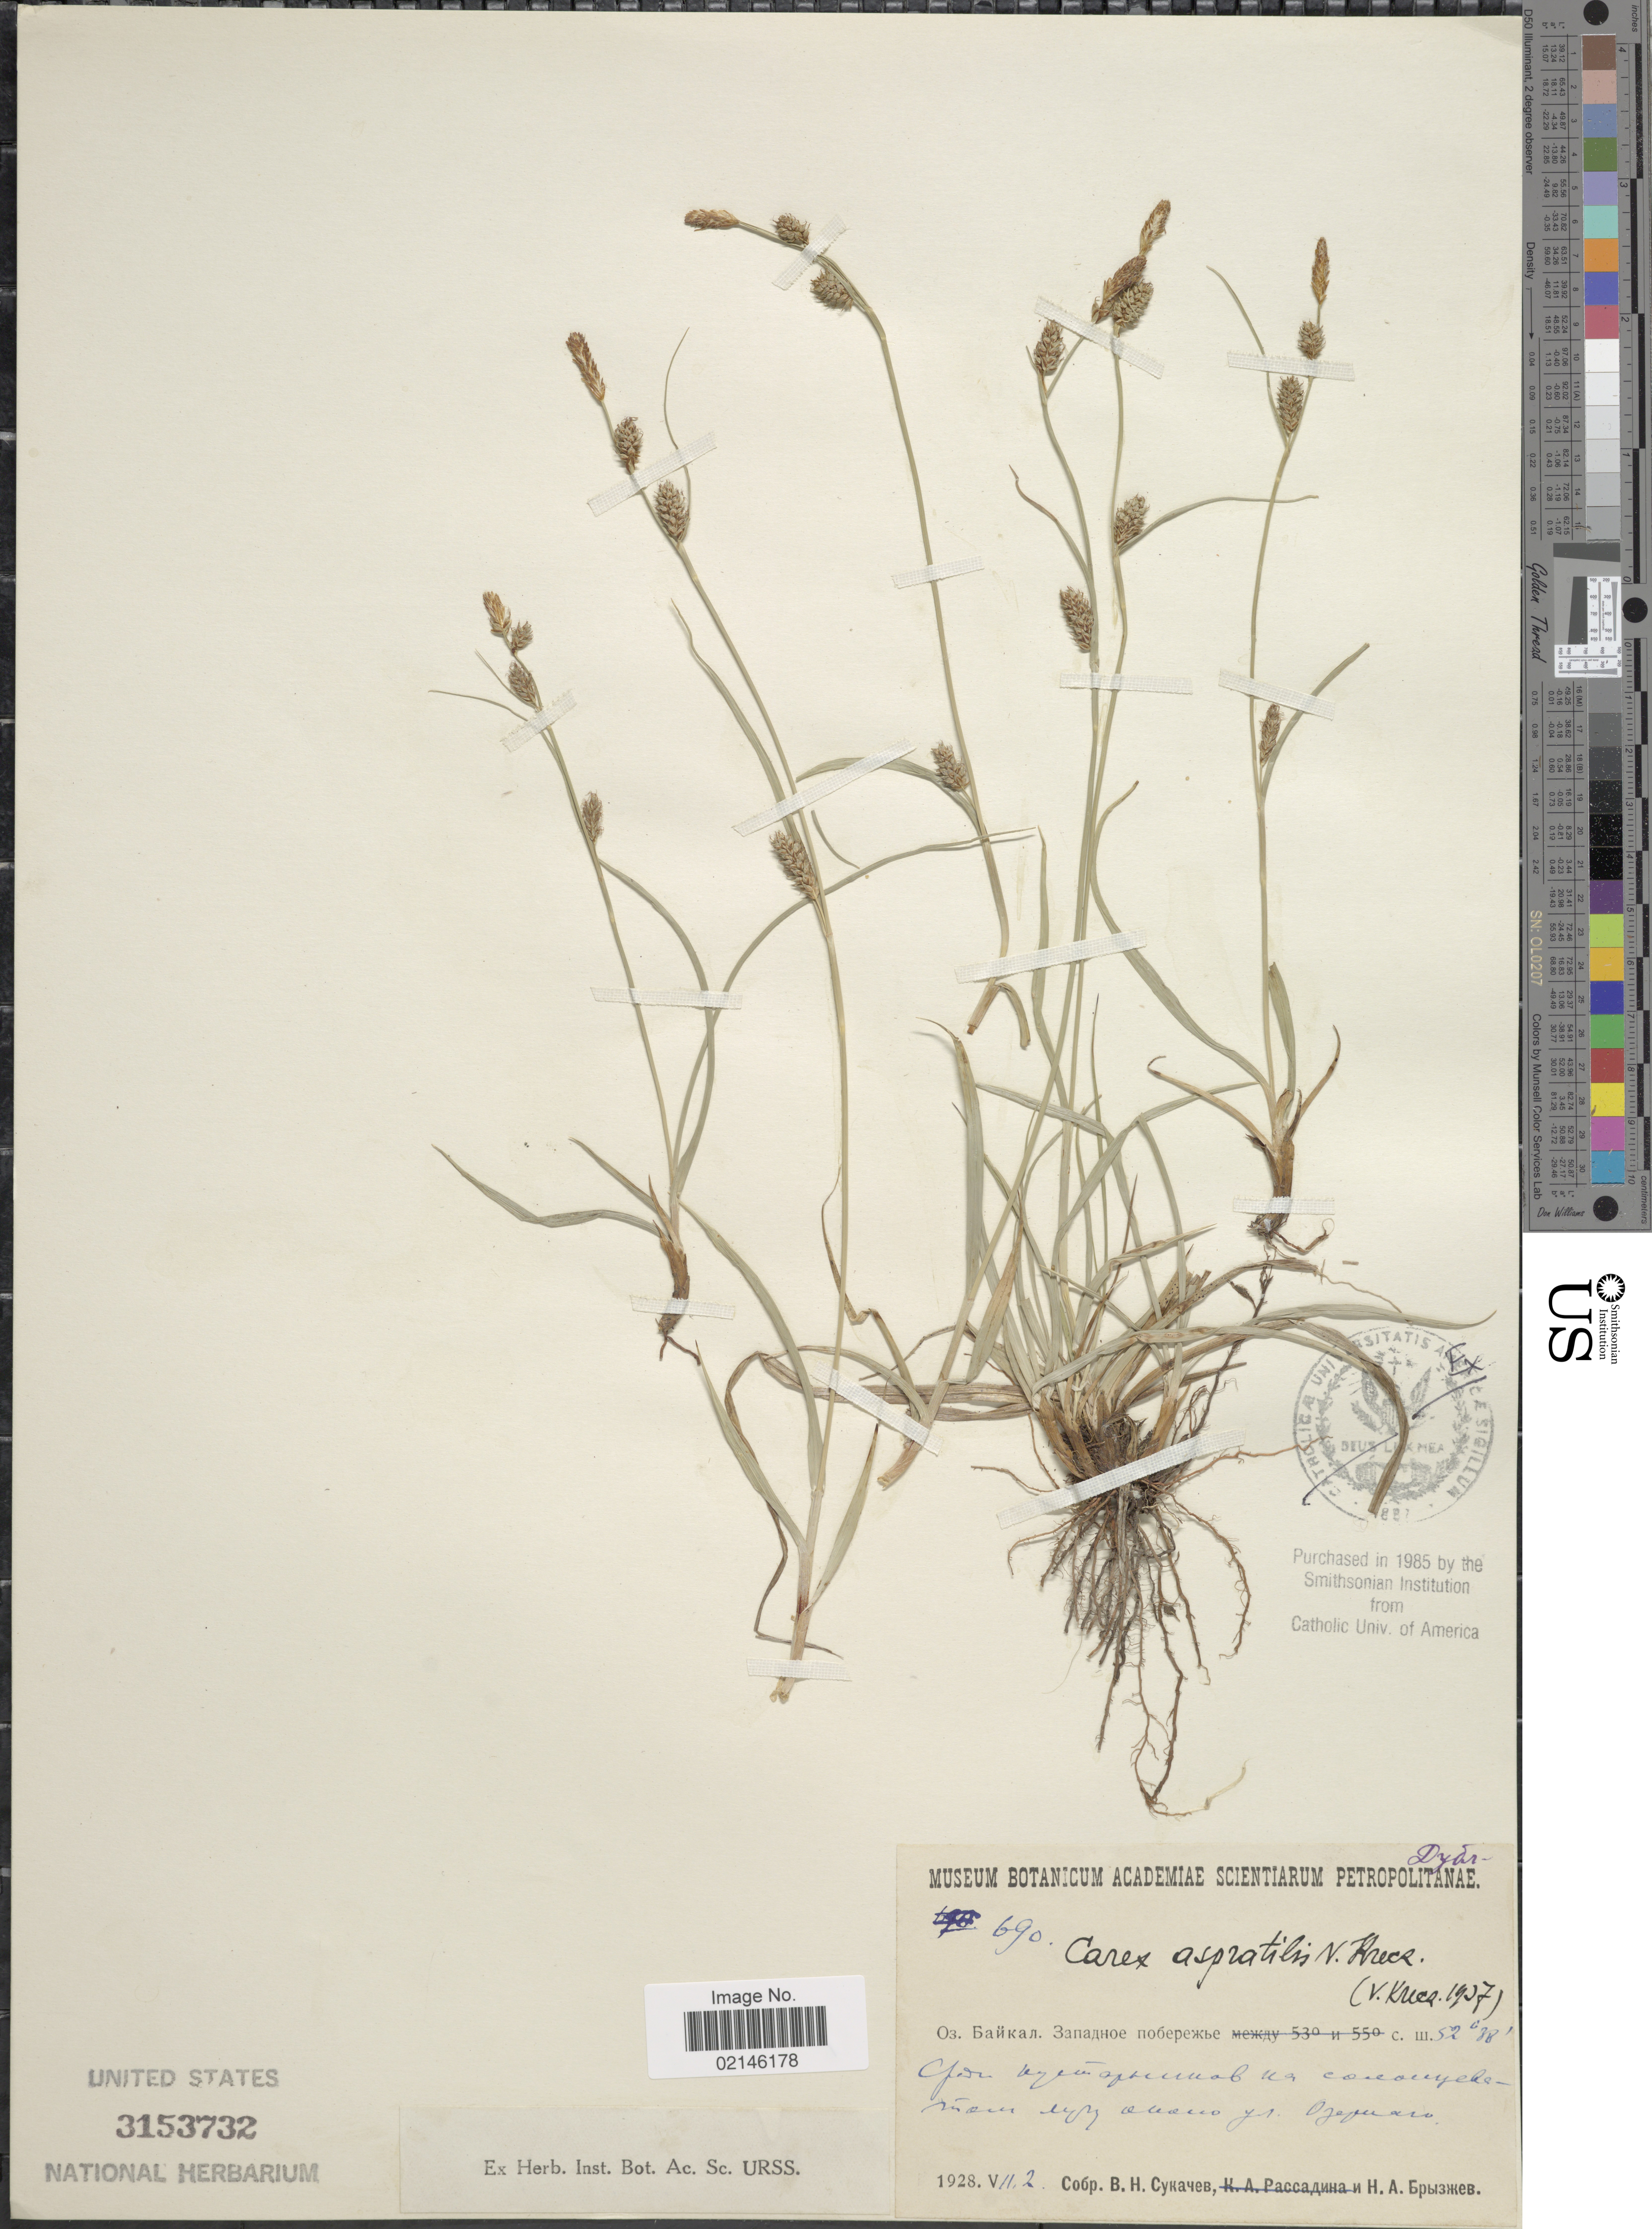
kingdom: Plantae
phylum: Tracheophyta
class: Liliopsida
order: Poales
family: Cyperaceae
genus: Carex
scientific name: Carex sp.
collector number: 690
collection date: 1928-07-02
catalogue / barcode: US 3153732